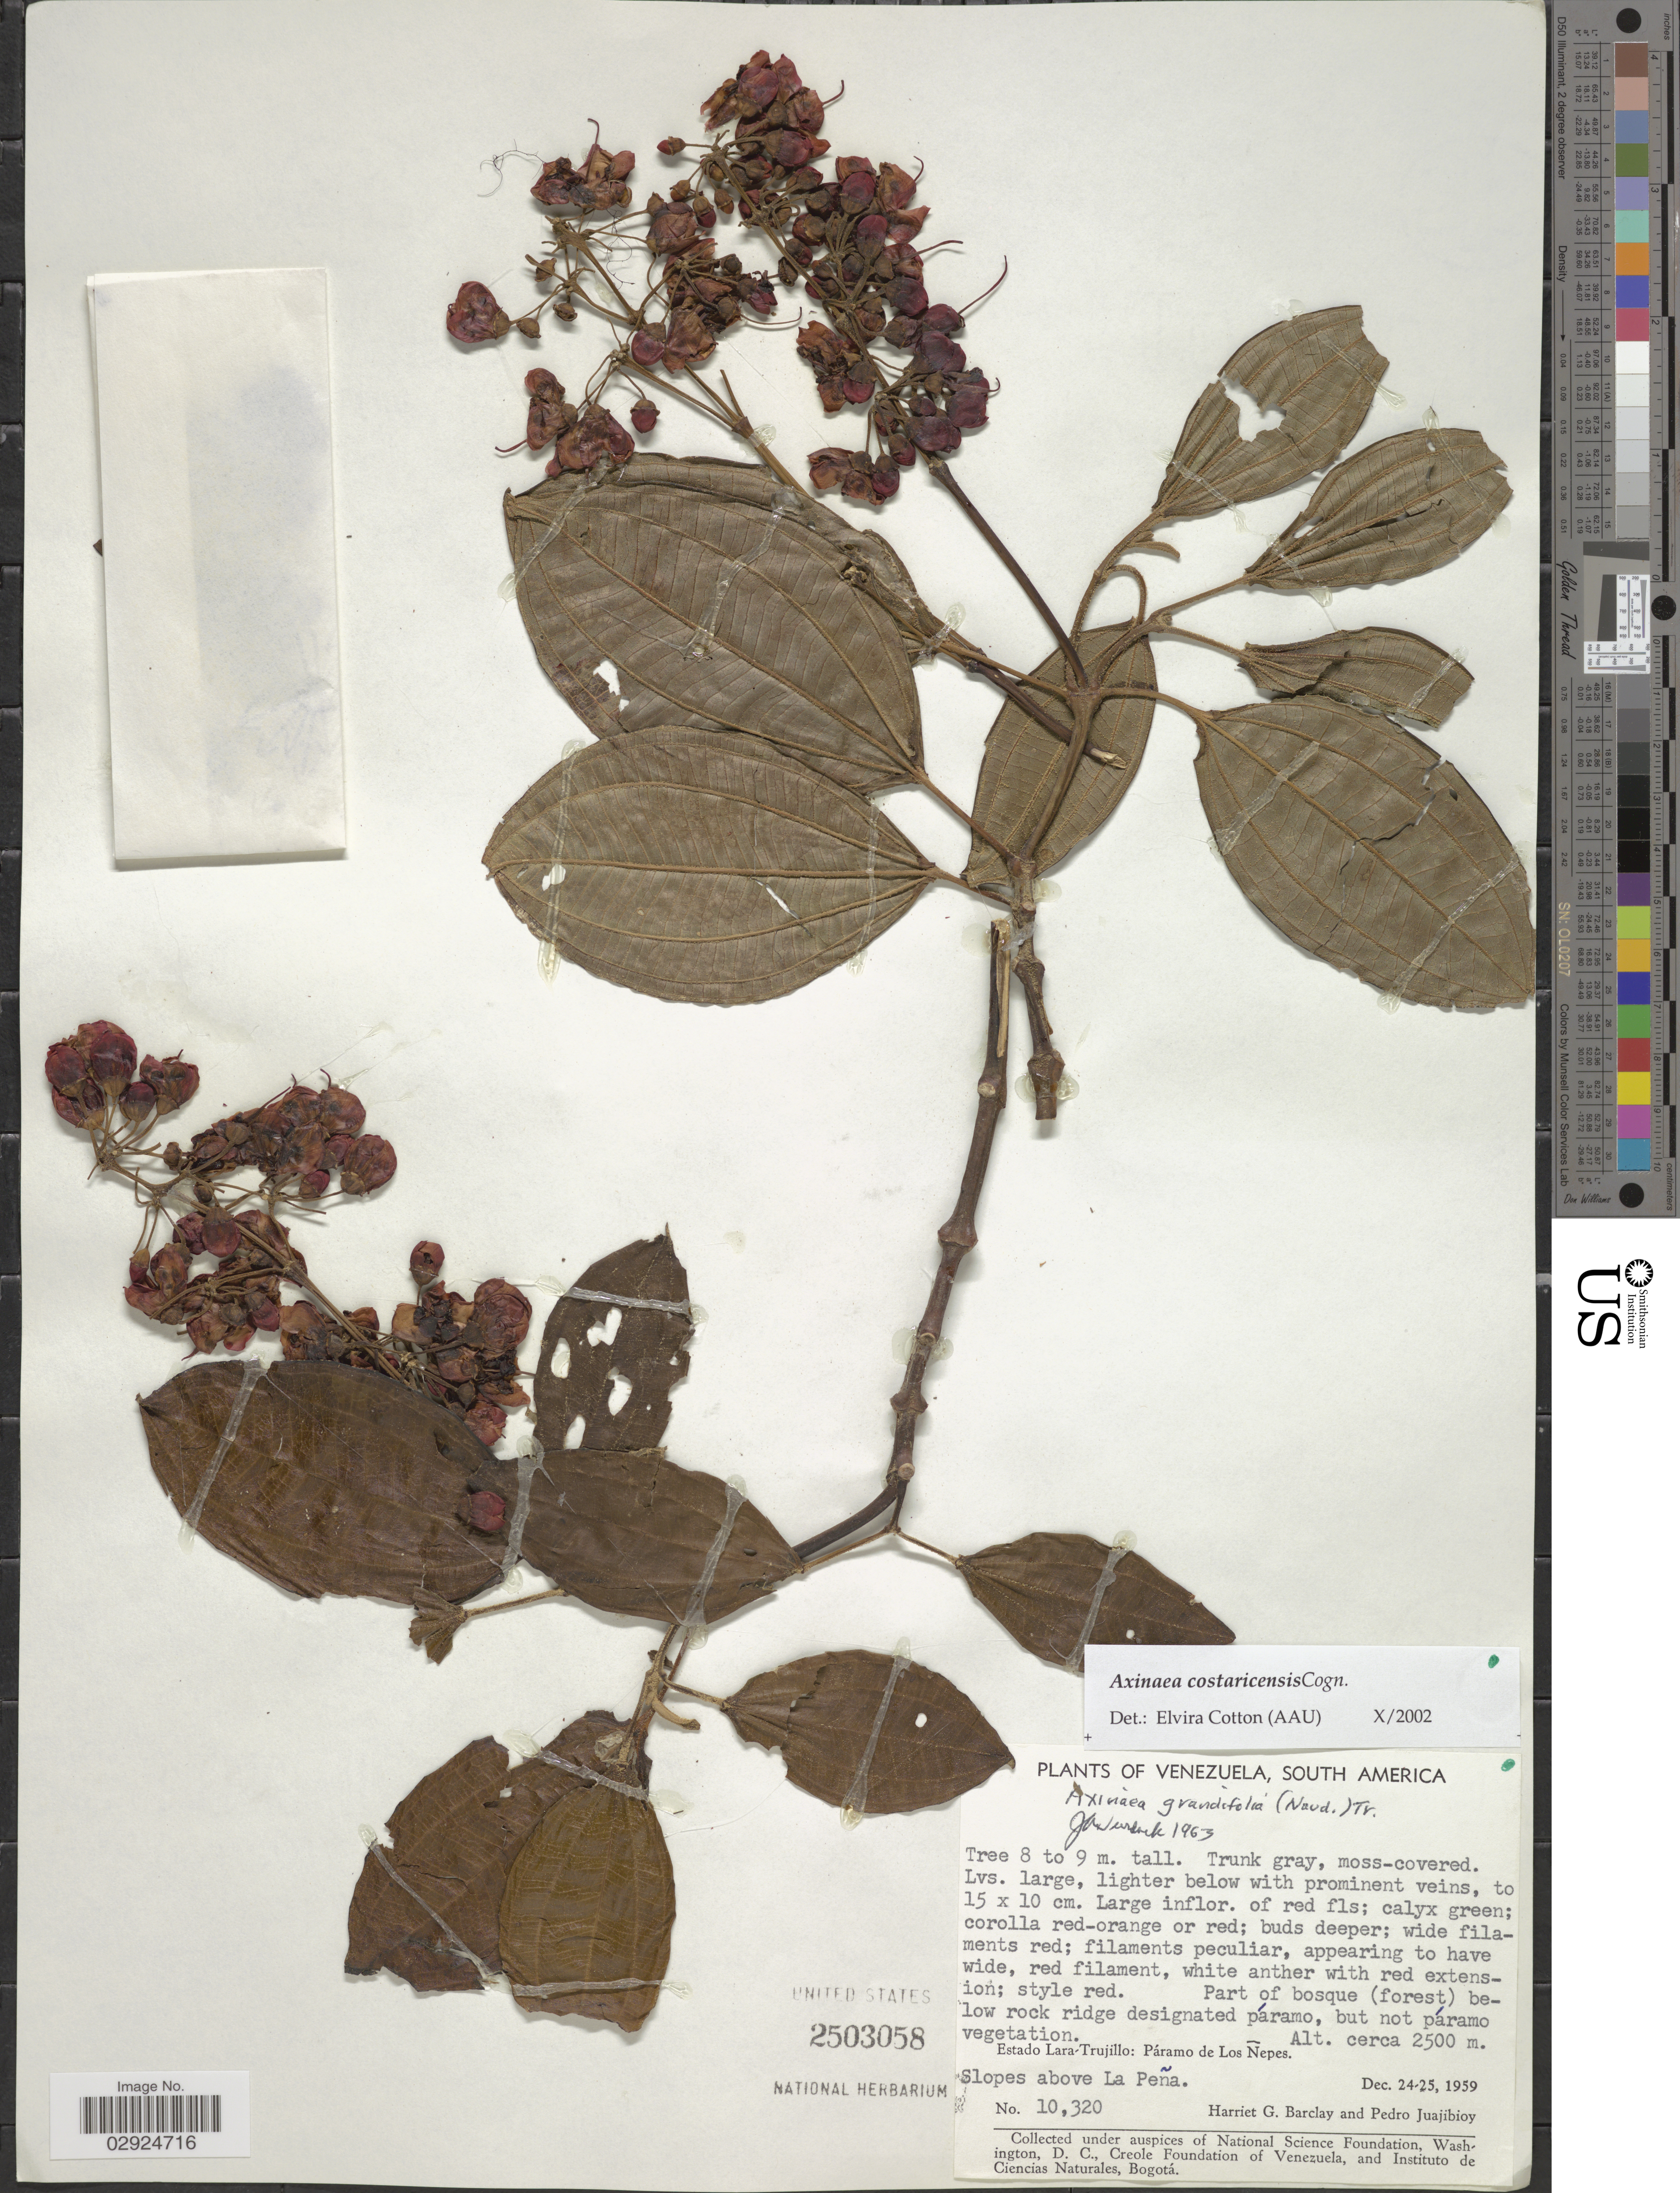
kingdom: Plantae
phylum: Tracheophyta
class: Magnoliopsida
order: Myrtales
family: Melastomataceae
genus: Axinaea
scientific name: Axinaea costaricensis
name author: Cogn. in A. DC.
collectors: H. G. Barclay & P. Juajibioy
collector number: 10320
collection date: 1959-12-24/1959-12-25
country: Venezuela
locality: Estado Lara-Trujillo: Páramo de Los Ñepes. Slopes above La Peña.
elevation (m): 2500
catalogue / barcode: US 2503058